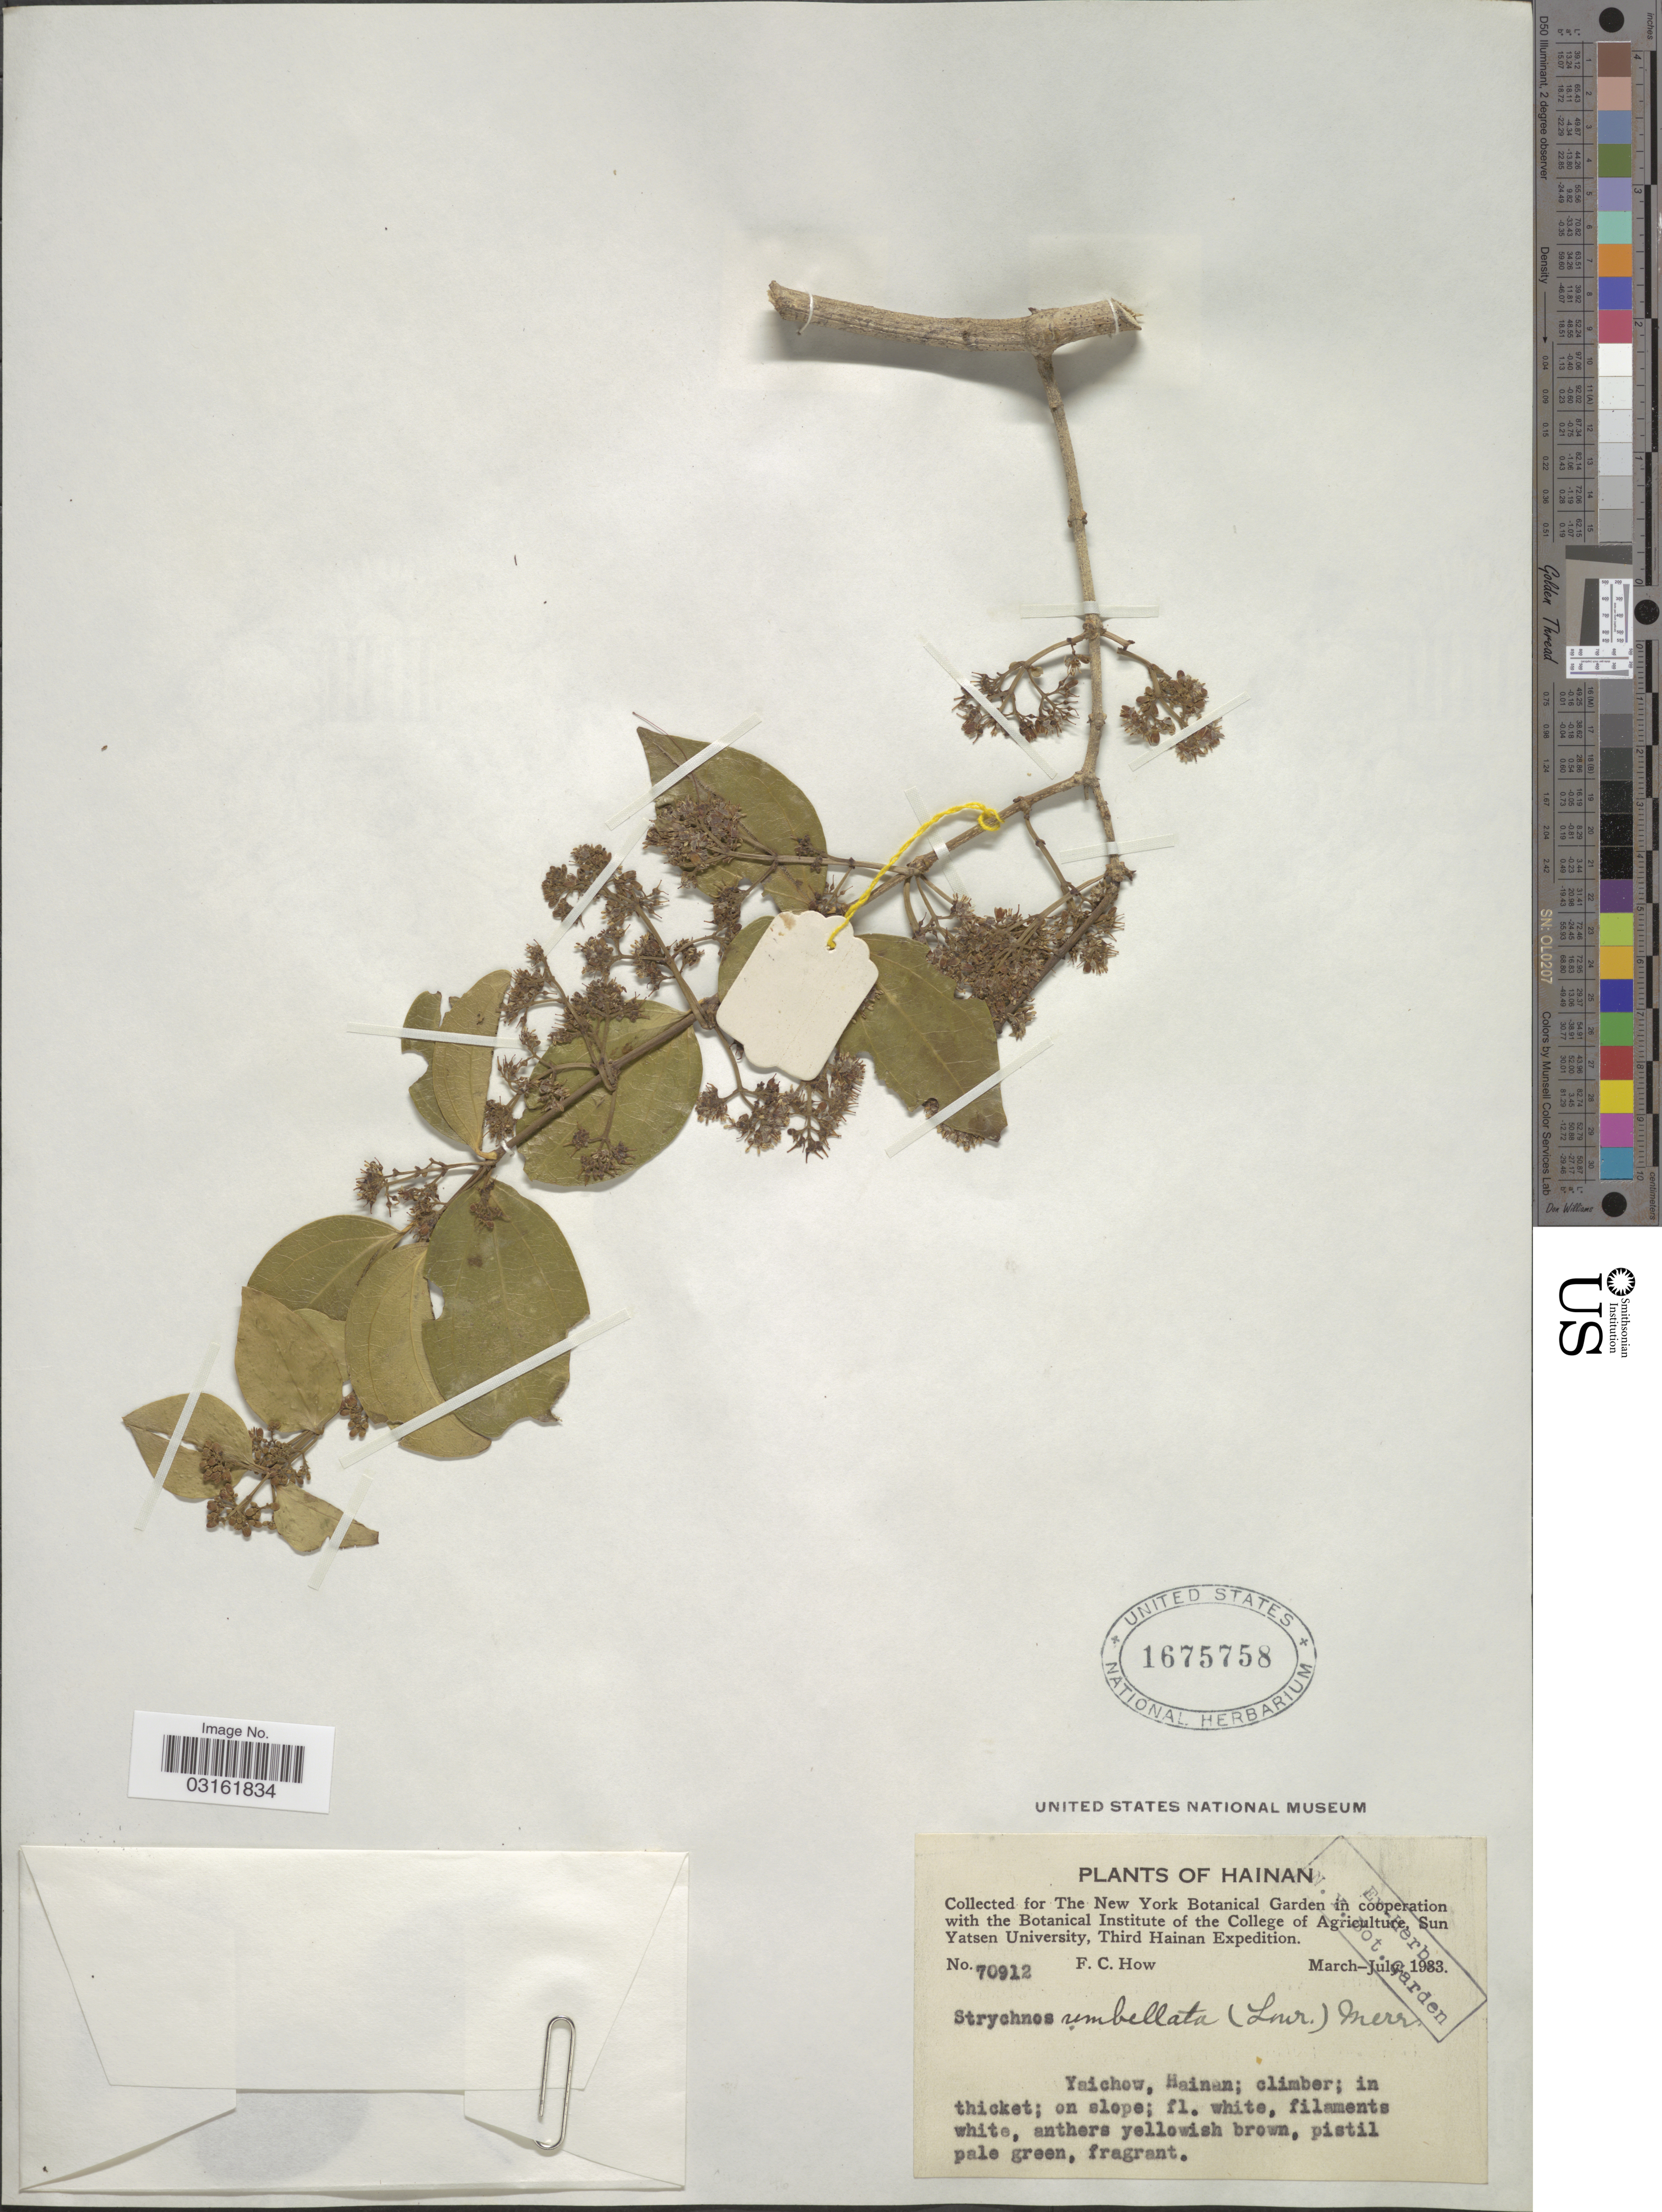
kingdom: Plantae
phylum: Tracheophyta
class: Magnoliopsida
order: Gentianales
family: Loganiaceae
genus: Strychnos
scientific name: Strychnos umbellata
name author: Merr.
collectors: F. C. How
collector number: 70912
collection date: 1933-03/1933-07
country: China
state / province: Hainan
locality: Yaichow.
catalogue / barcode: US 1675758